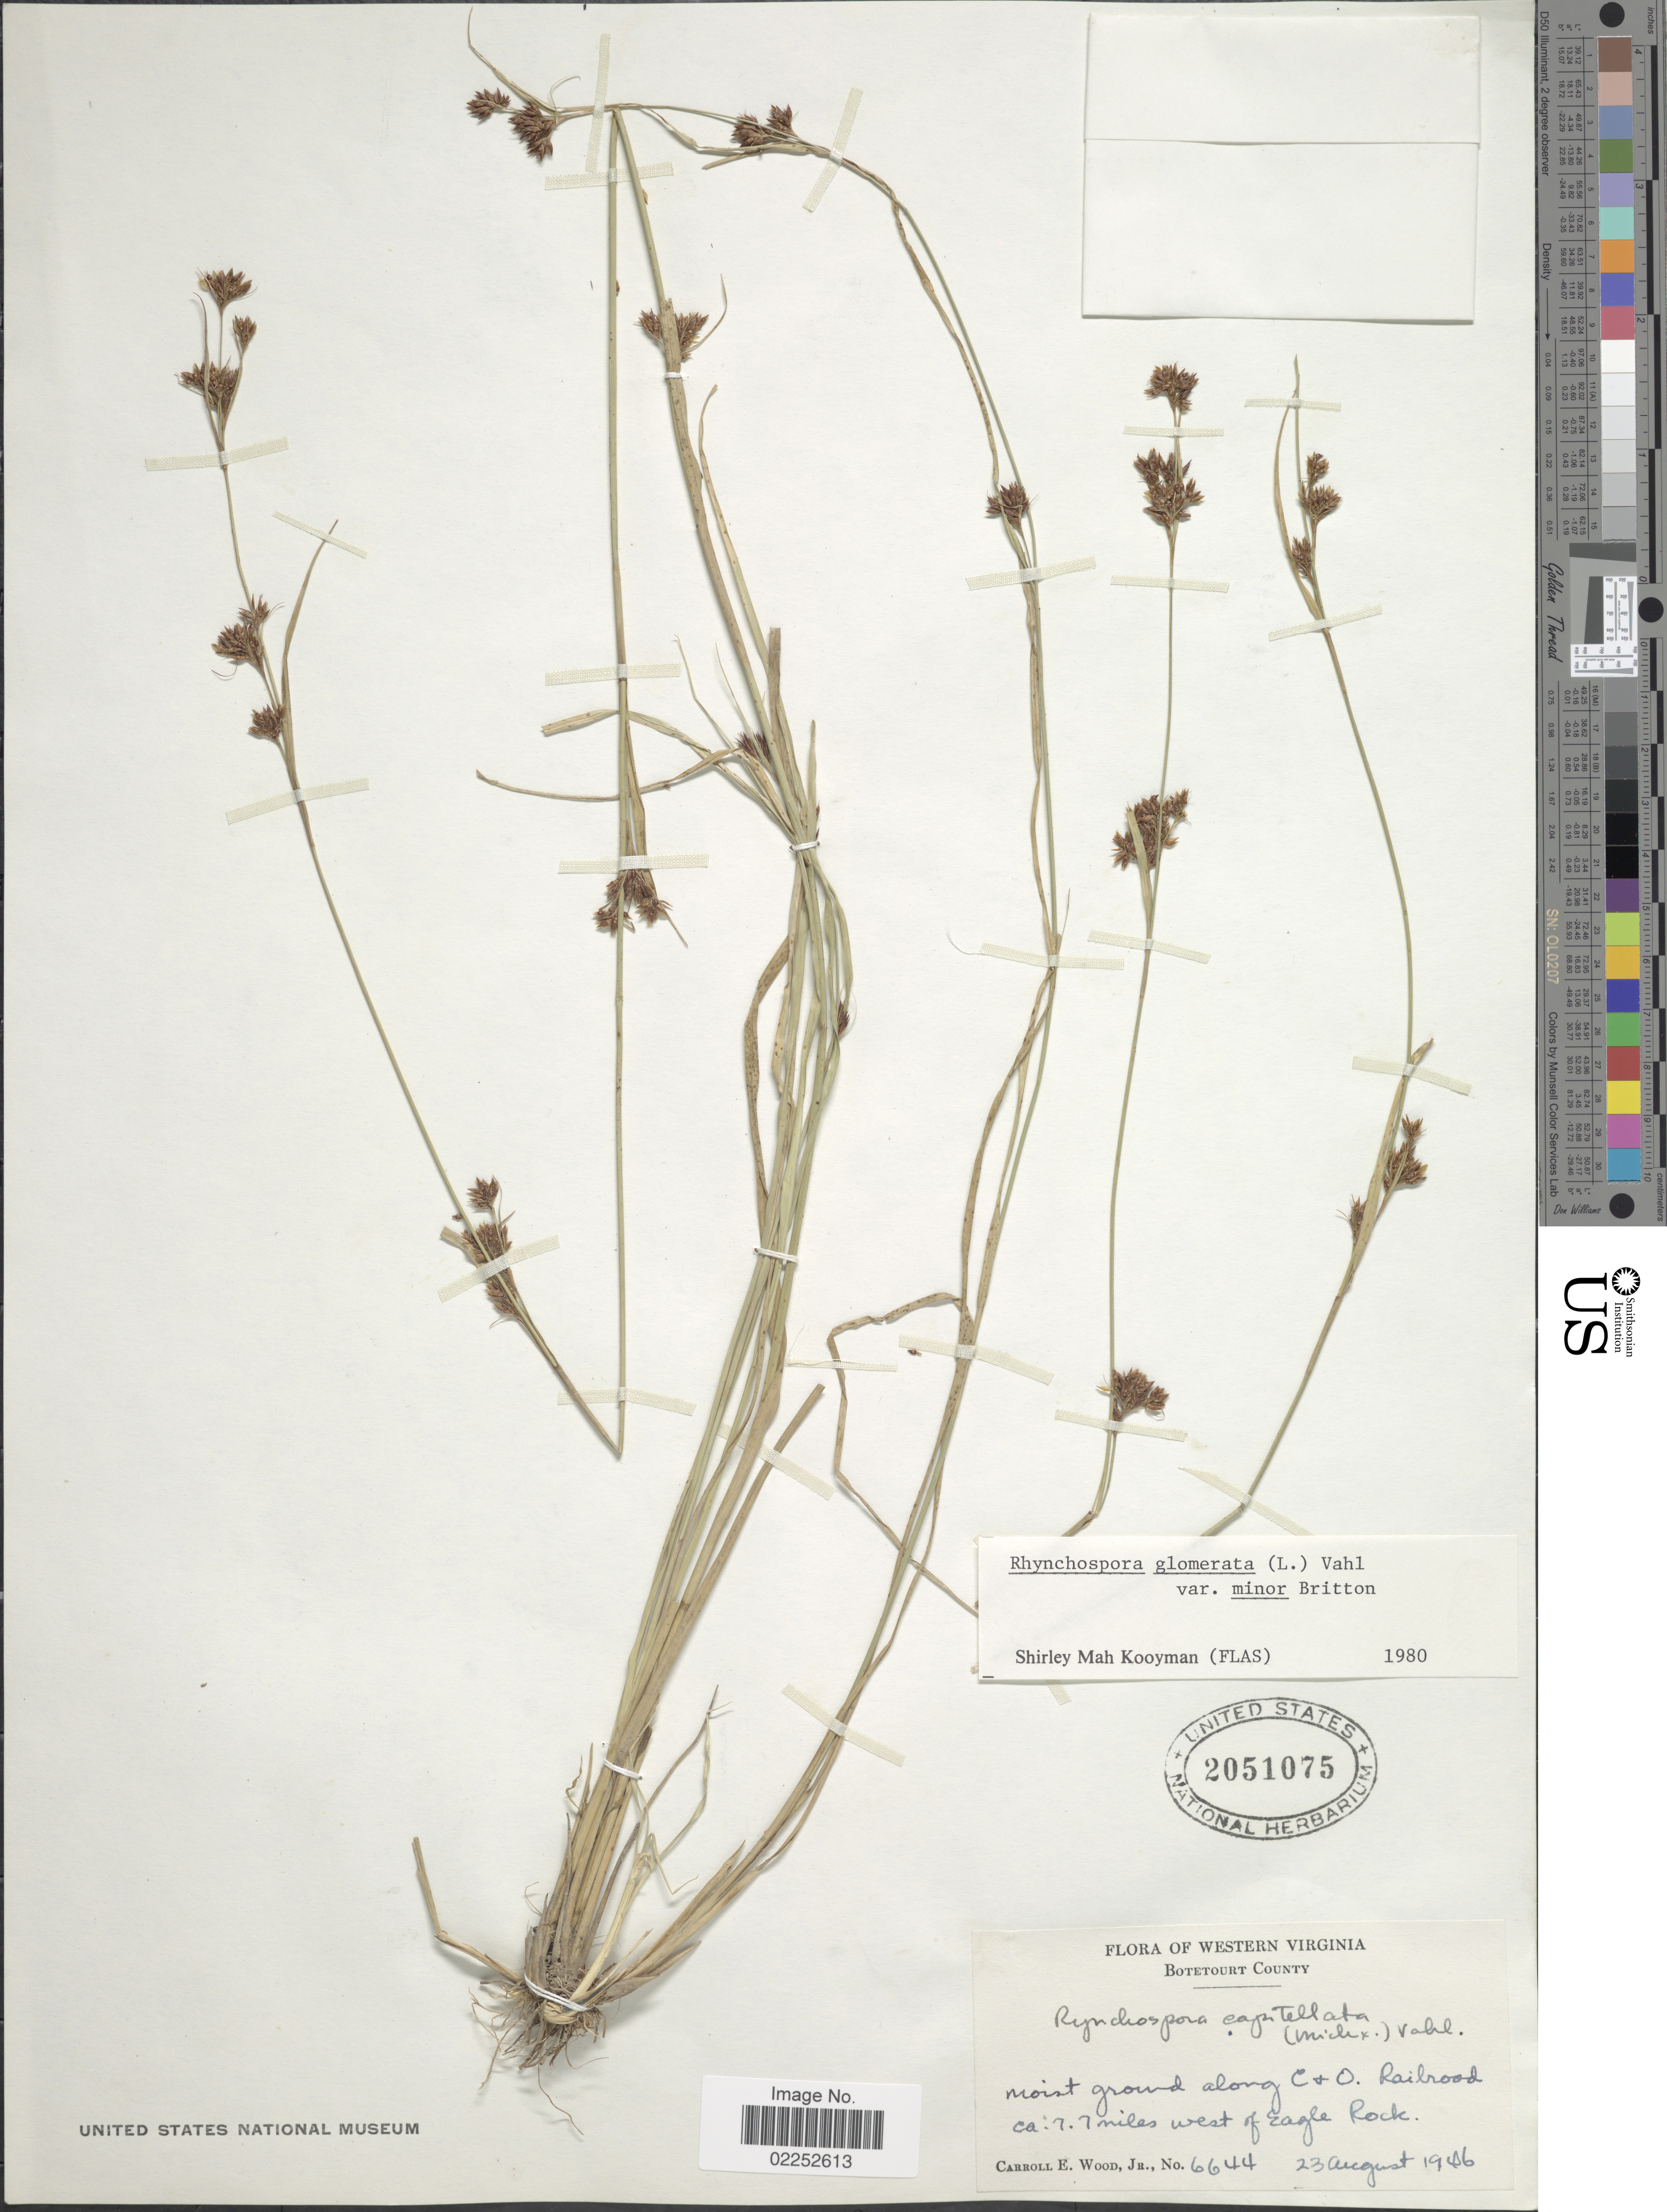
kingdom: Plantae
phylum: Tracheophyta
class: Liliopsida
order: Poales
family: Cyperaceae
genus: Rhynchospora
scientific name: Rhynchospora capitellata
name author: (Michx.) Vahl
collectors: C. E. Wood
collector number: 6644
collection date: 1946-08-23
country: United States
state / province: Virginia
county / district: Botetourt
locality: Western Virginia, Botetourt County, moist ground along C+O. Railroad ca 7.7 miles west of Eagle Rock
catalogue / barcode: US 2051075